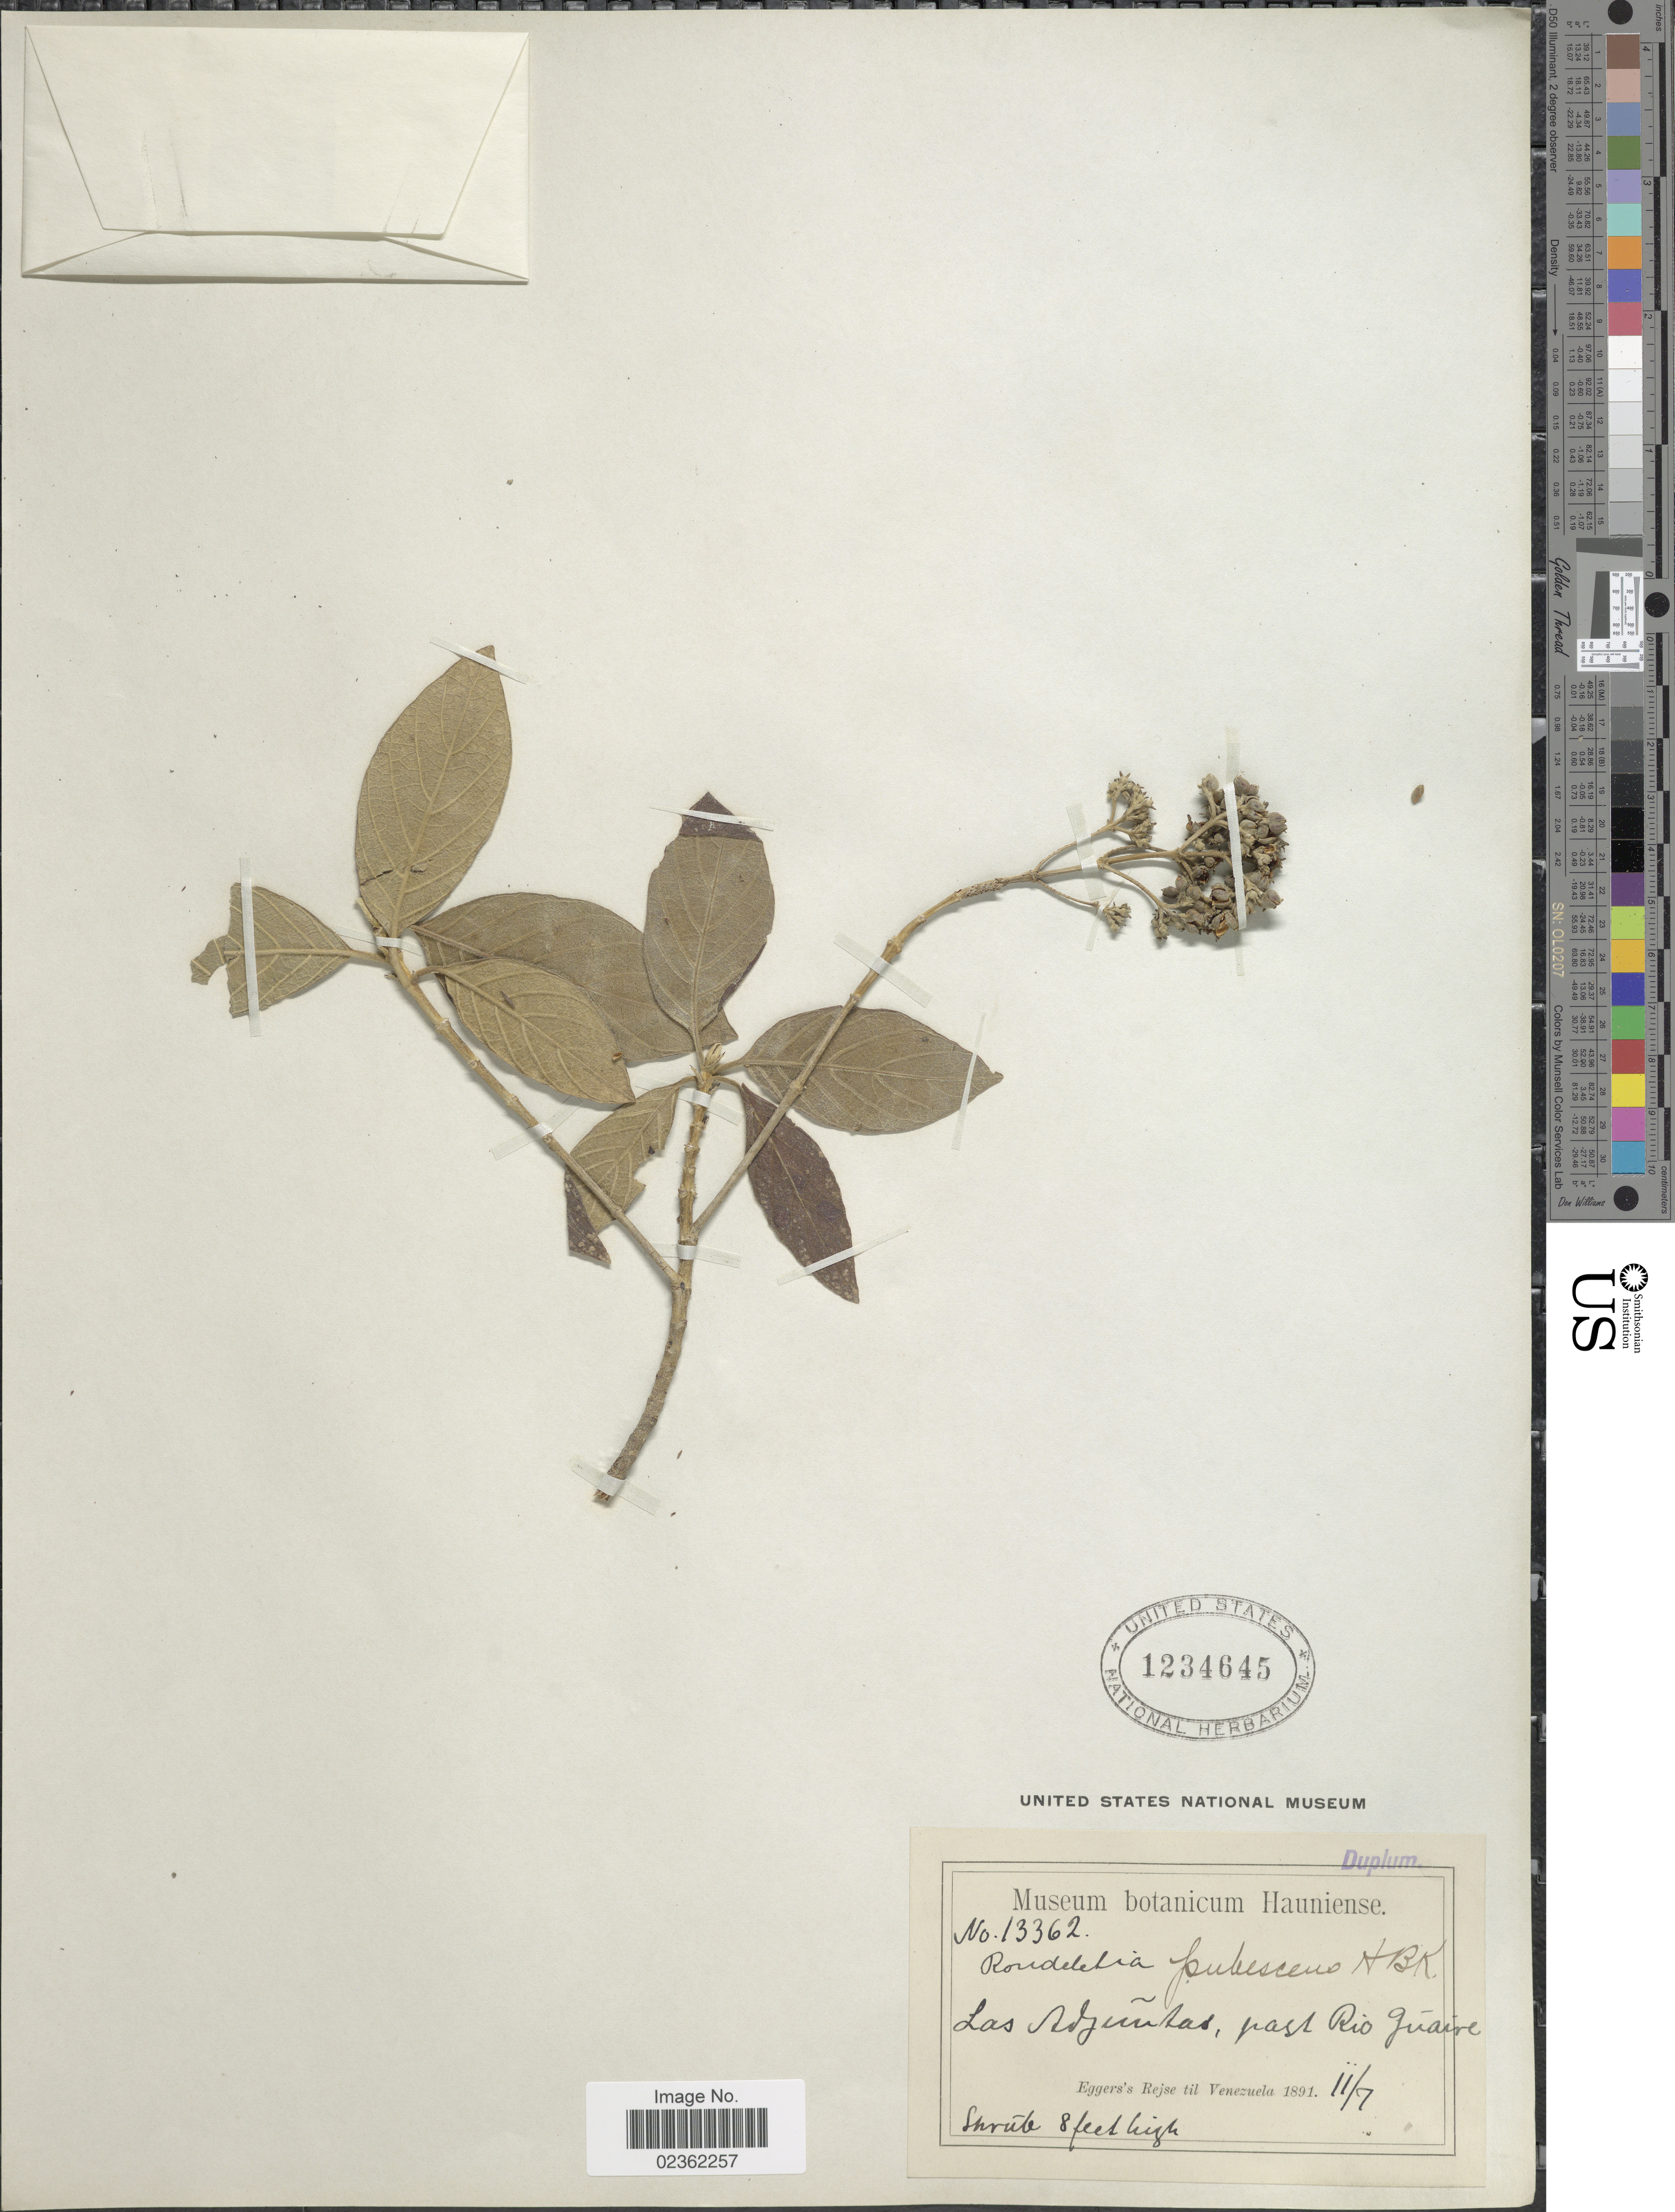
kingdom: Plantae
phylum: Tracheophyta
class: Magnoliopsida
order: Gentianales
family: Rubiaceae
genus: Rondeletia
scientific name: Rondeletia mollis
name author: S.F. Blake ex Steyerm.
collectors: -. Eggers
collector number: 13362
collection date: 1891-07-11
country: Venezuela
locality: Las Adjuntas, past Rio Guaire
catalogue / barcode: US 1234645